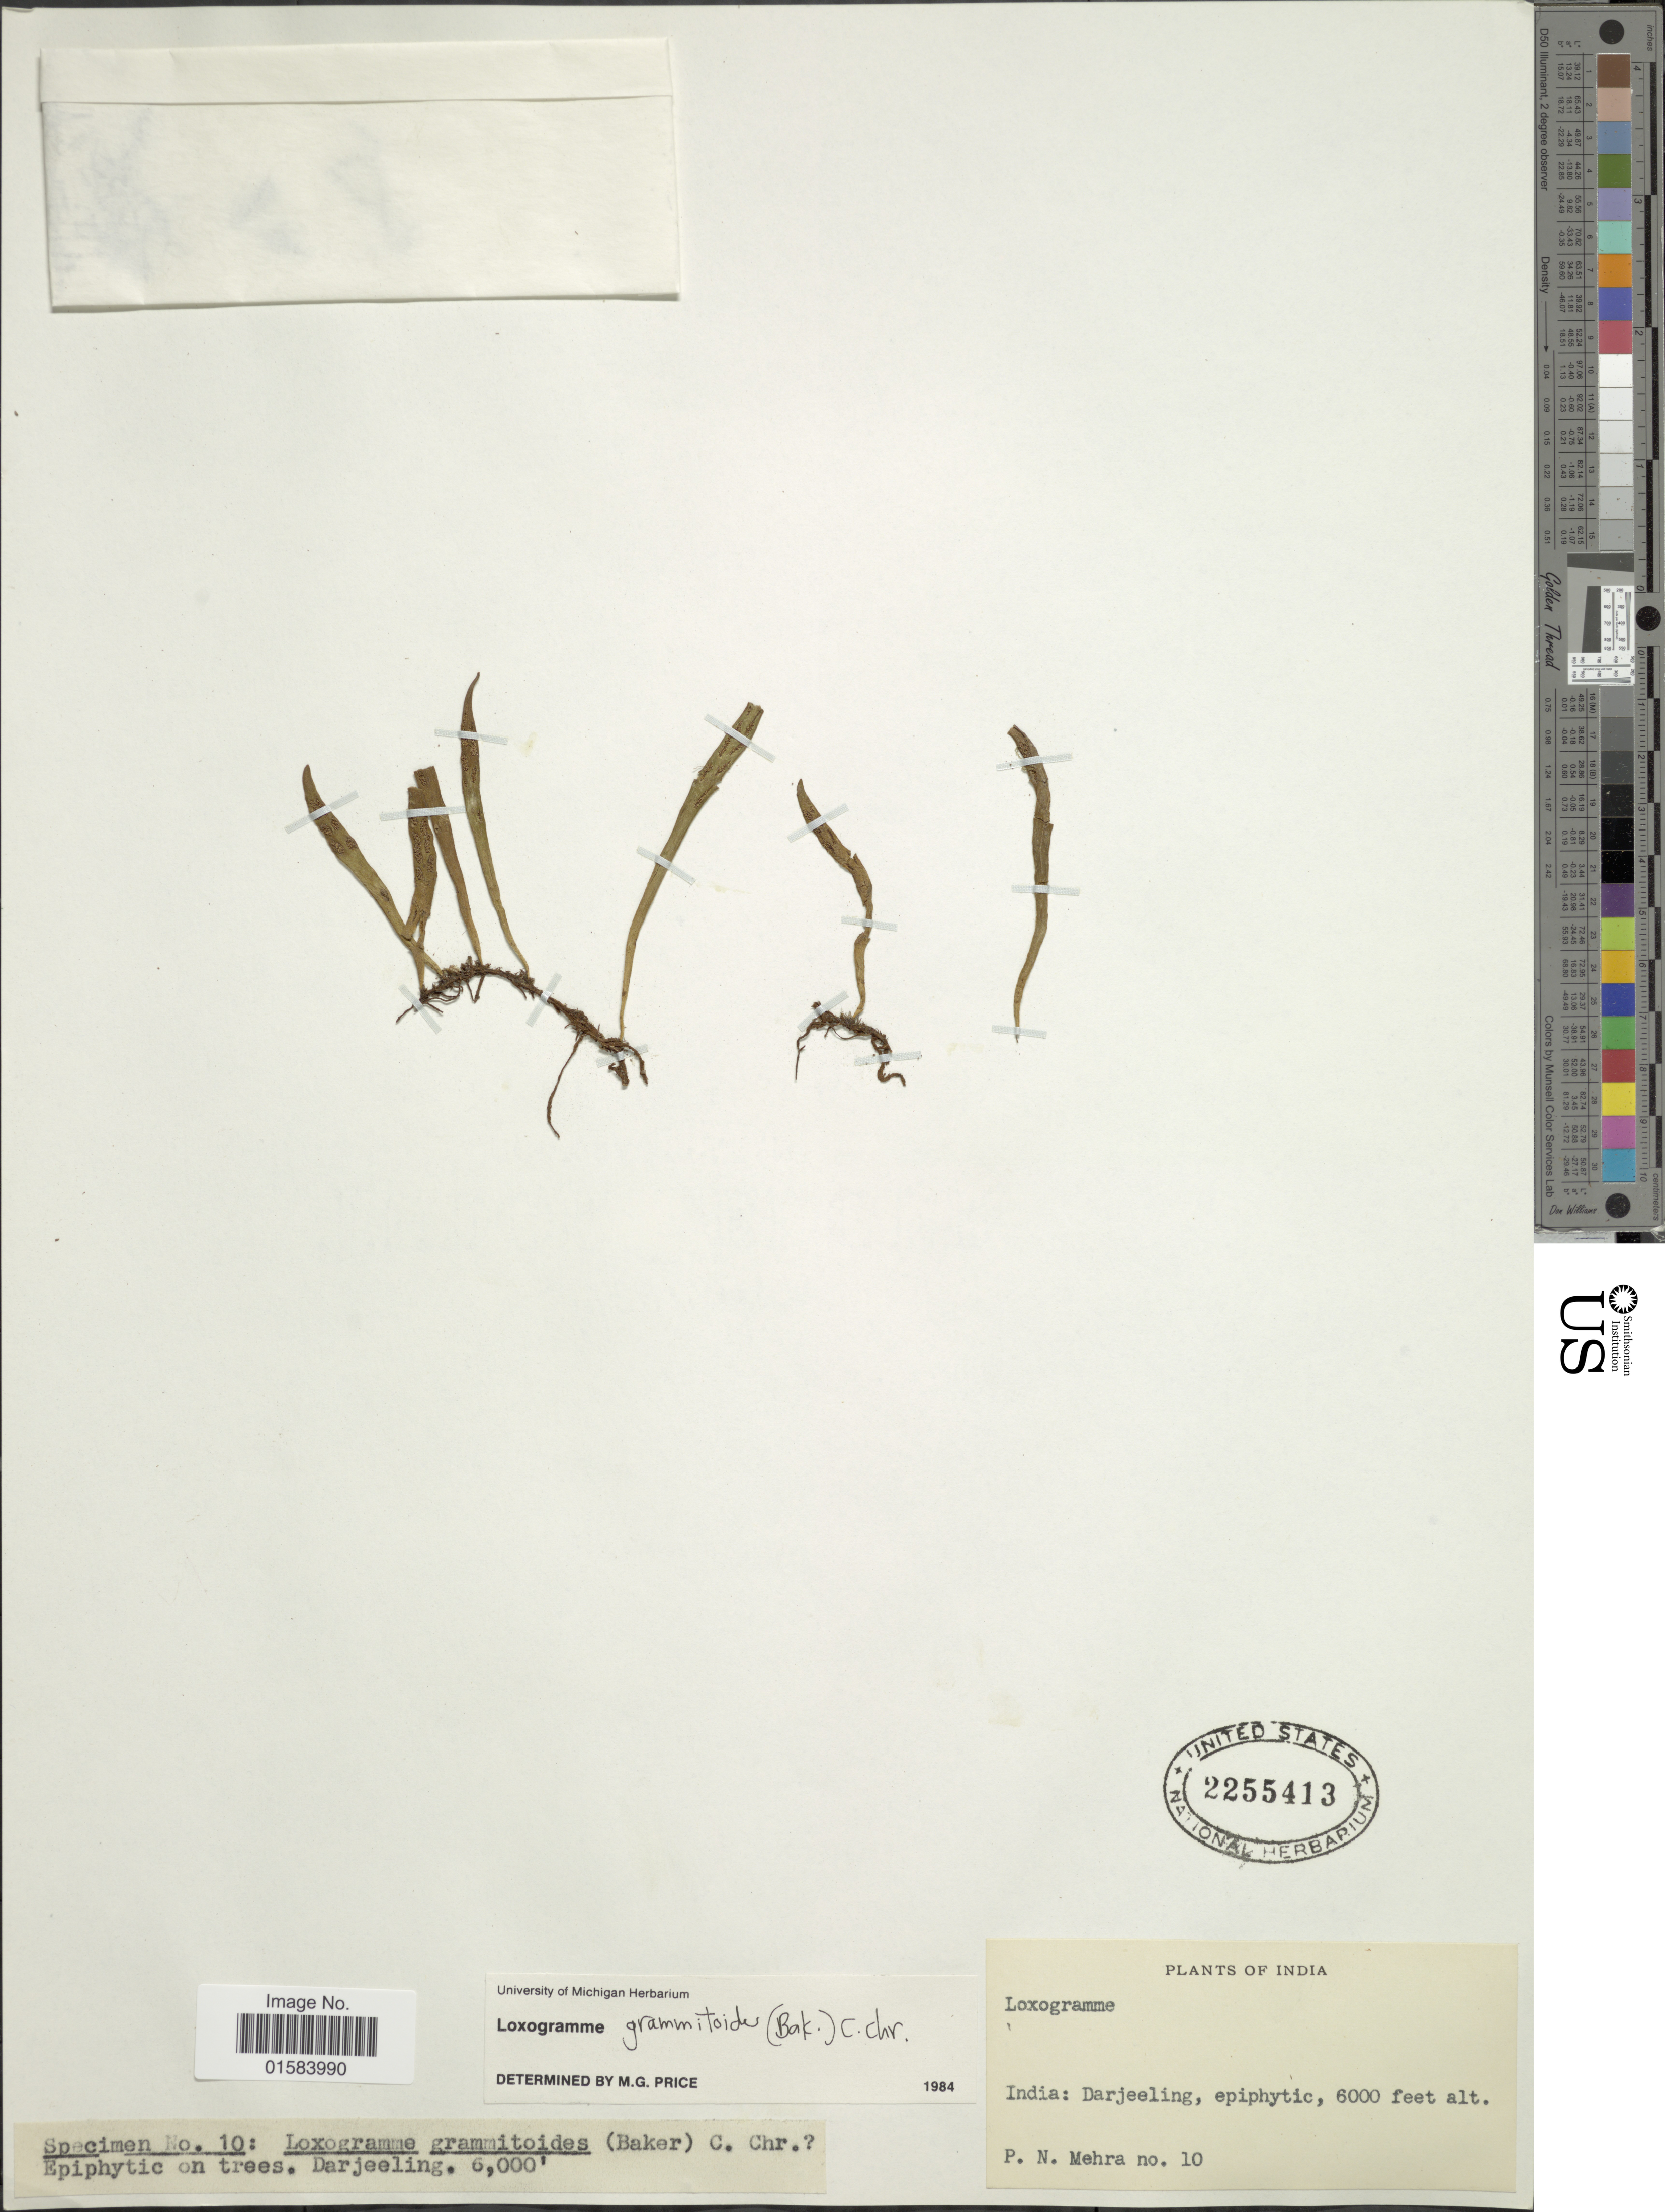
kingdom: Plantae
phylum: Tracheophyta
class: Polypodiopsida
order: Polypodiales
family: Polypodiaceae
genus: Loxogramme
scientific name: Loxogramme grammitoides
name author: (Baker) C. Chr.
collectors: P. N. Mehra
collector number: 10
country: India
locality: Darjeeling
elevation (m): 1829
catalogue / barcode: US 2255413